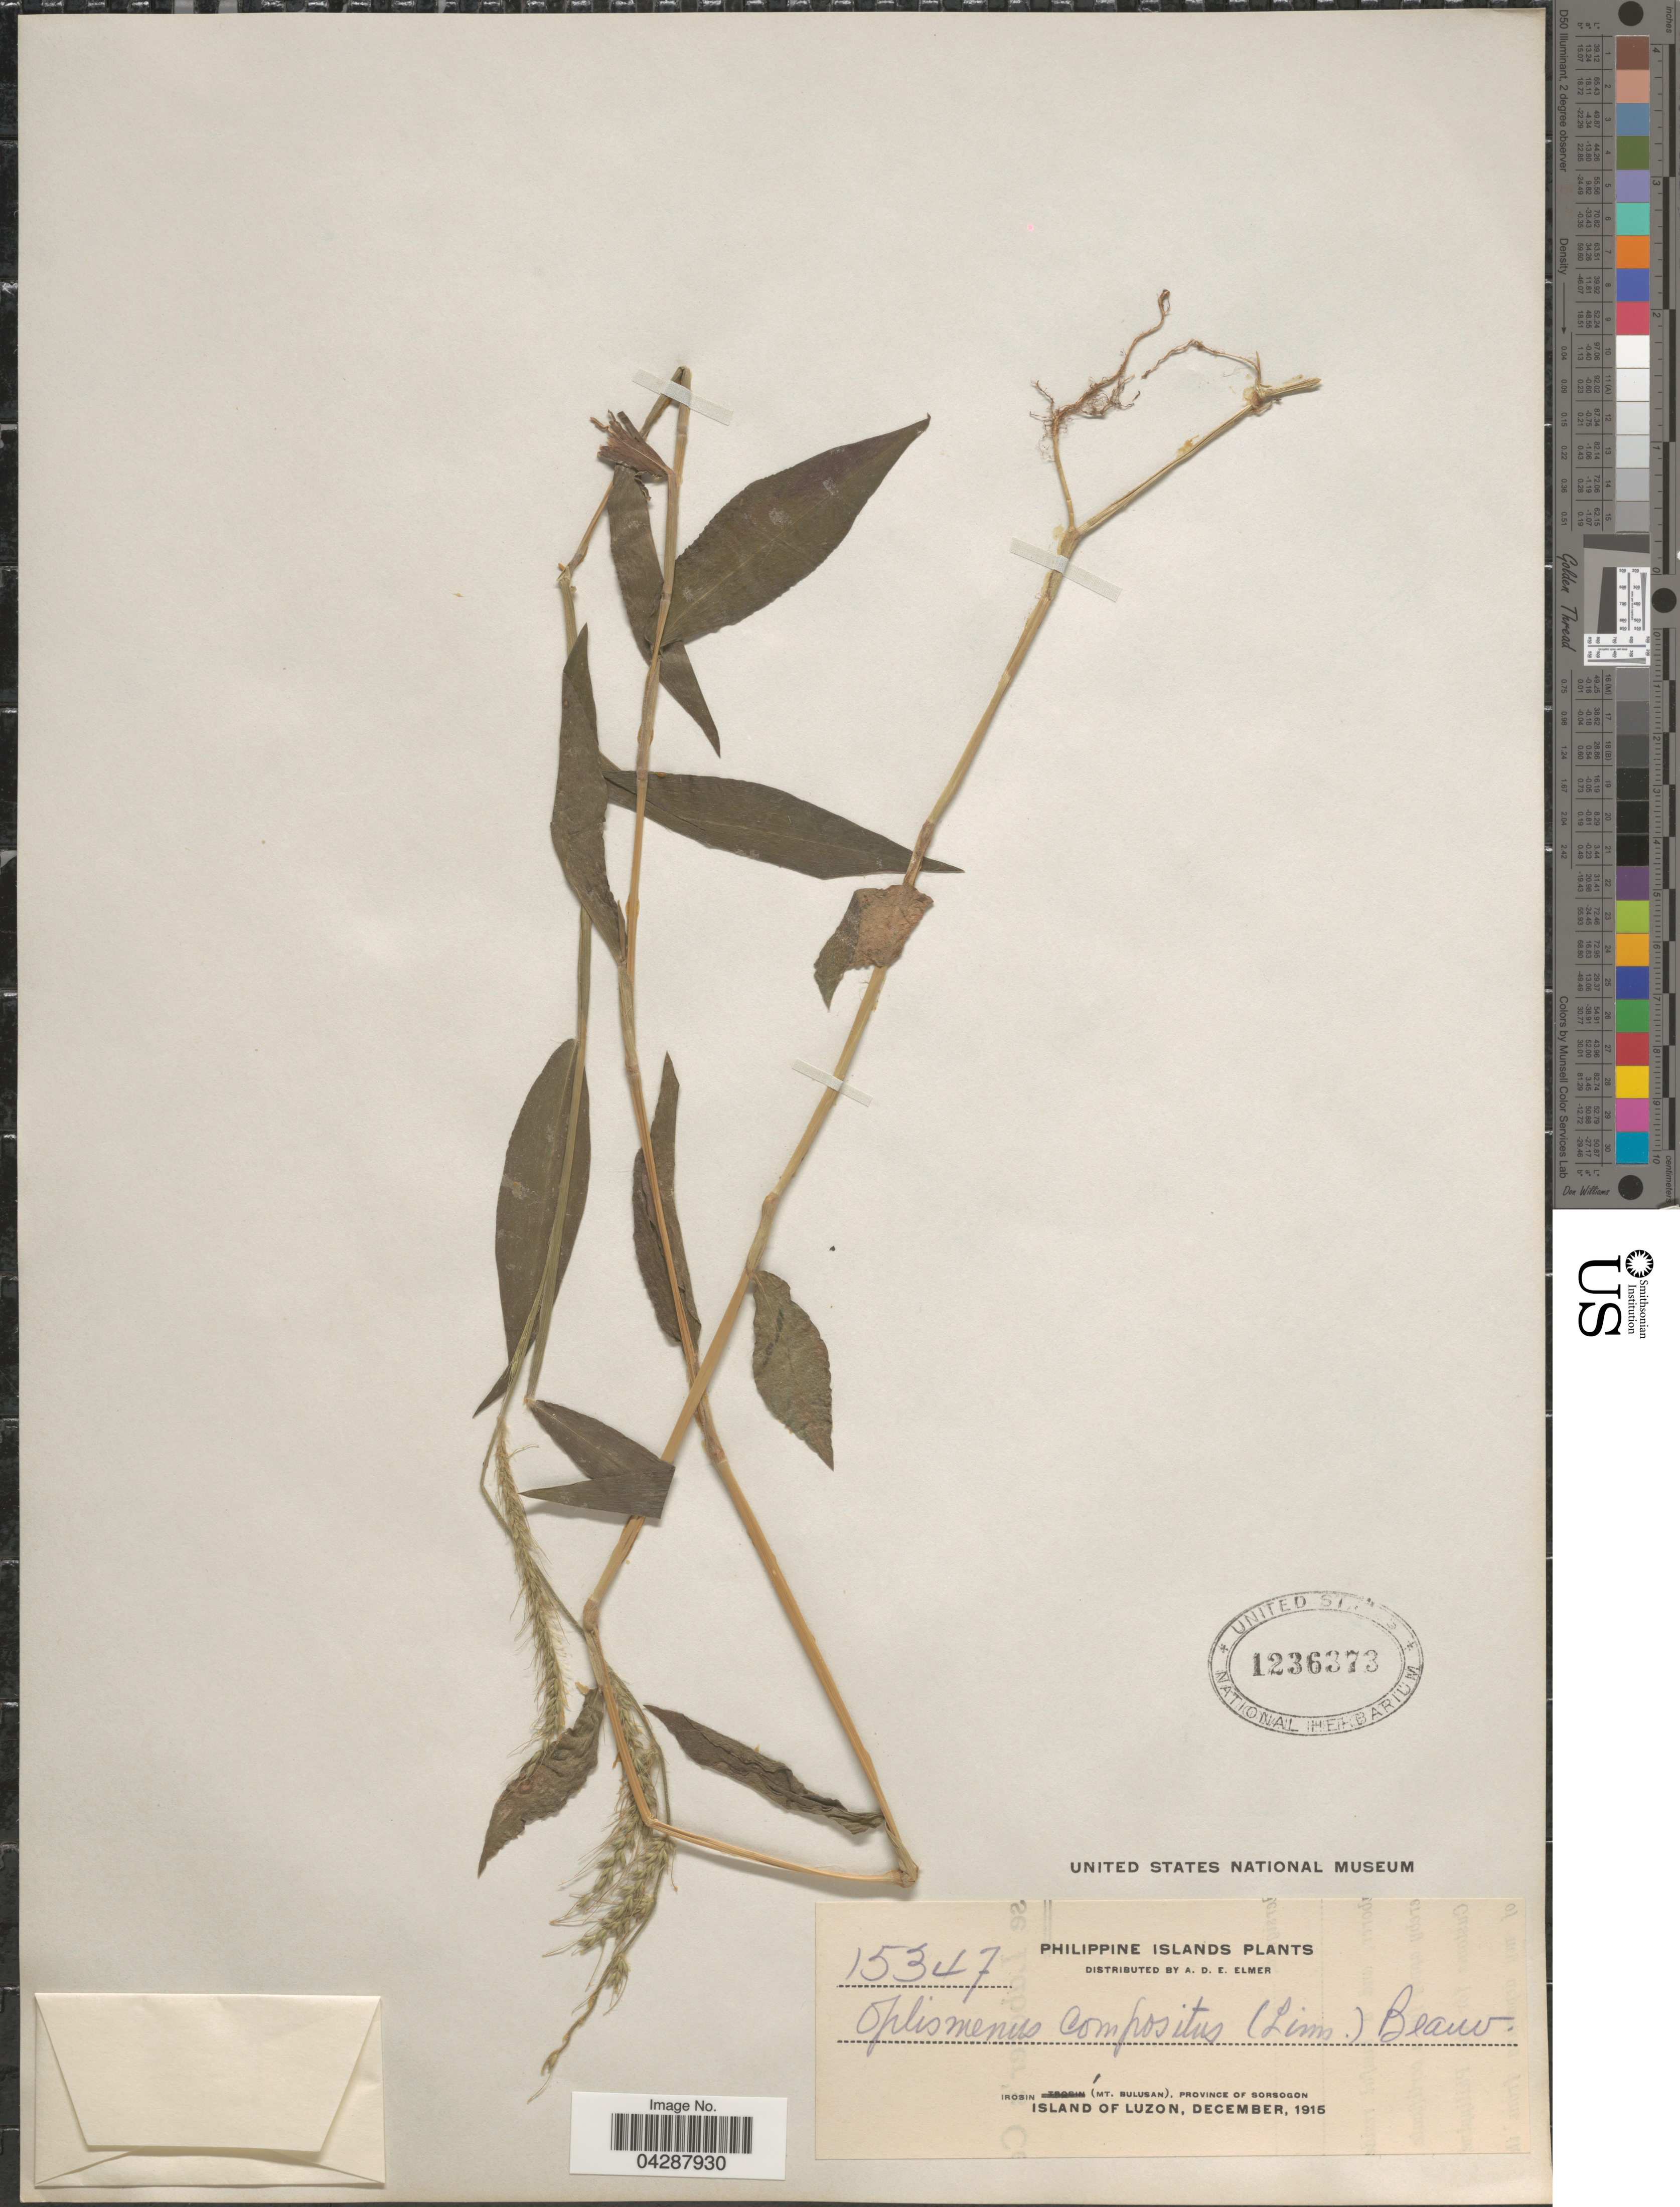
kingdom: Plantae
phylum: Tracheophyta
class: Liliopsida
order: Poales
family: Poaceae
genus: Oplismenus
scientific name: Oplismenus compositus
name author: (L.) P. Beauv.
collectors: A. D. E. Elmer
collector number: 15347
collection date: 1915-12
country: Philippines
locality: Philippine Islands. Irosin (Mt. Bulusan), Province of Sorsogon. Island of Luzon.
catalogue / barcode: US 1236373